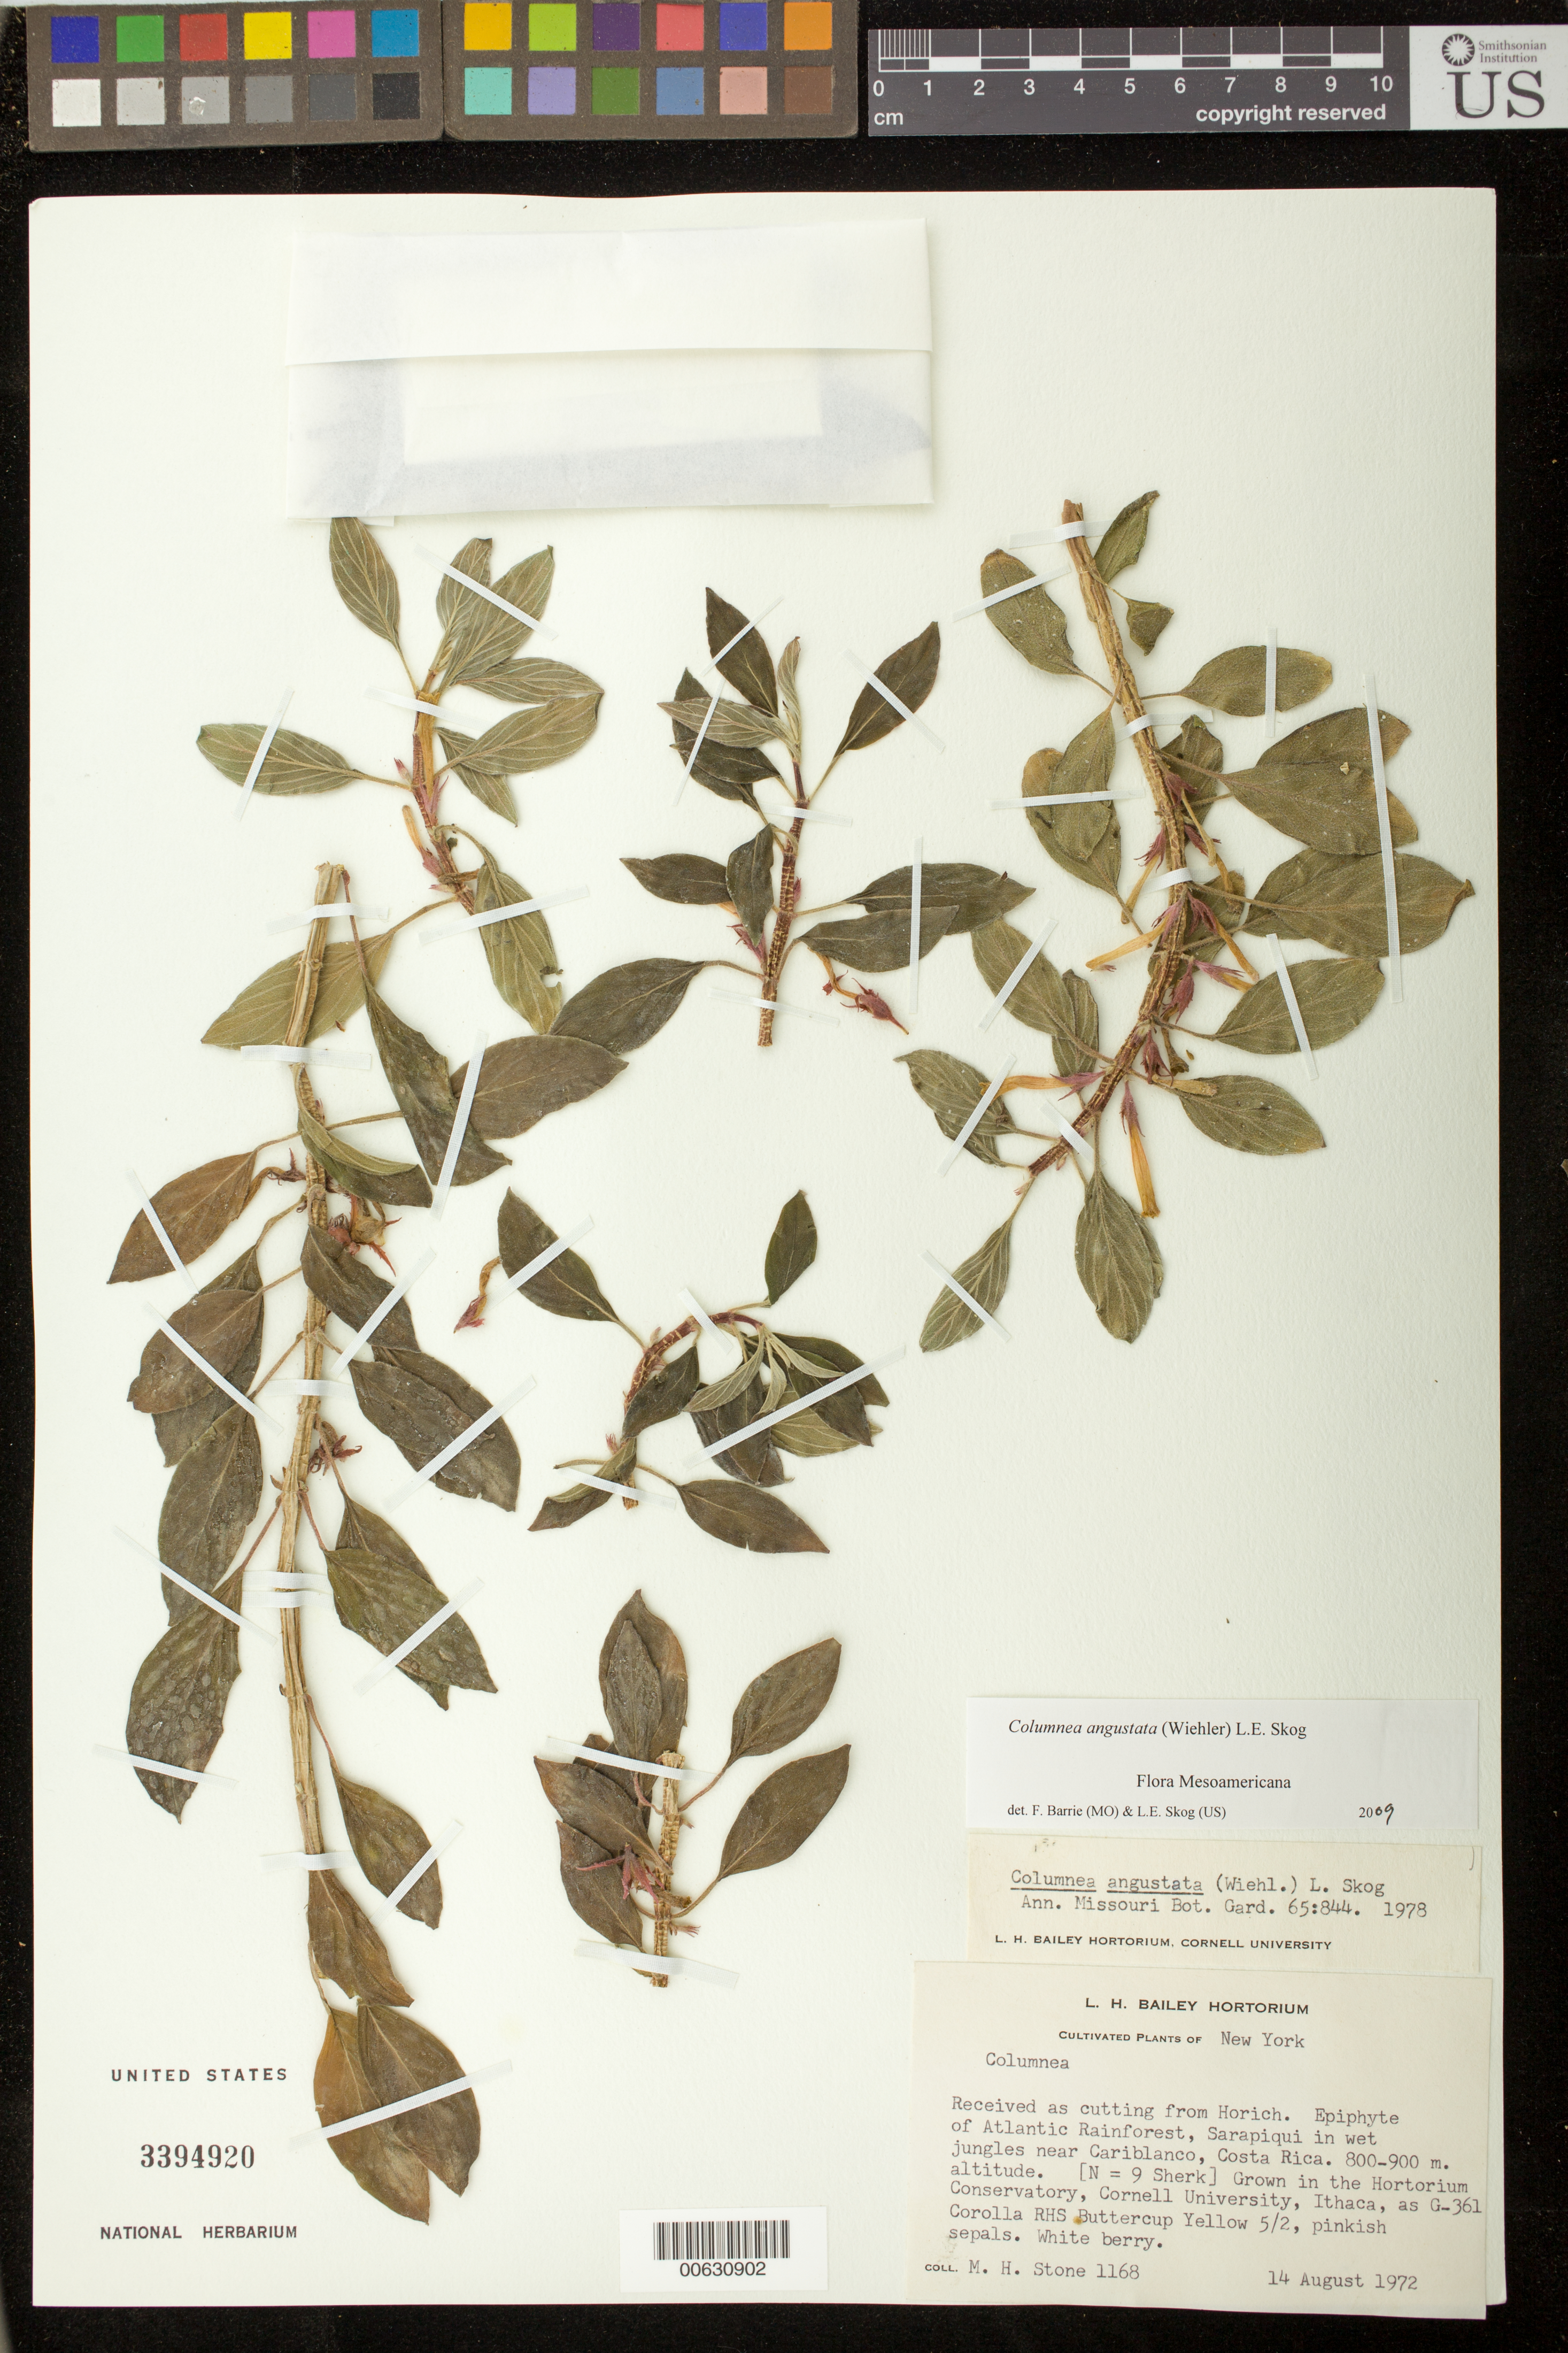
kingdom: Plantae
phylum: Tracheophyta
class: Magnoliopsida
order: Lamiales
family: Gesneriaceae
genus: Columnea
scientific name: Columnea angustata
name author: (Wiehler) L.E. Skog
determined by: Skog, Laurence E.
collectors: M. Stone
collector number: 1168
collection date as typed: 14 Aug 1972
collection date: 1972-08-14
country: Costa Rica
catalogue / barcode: US 3394920